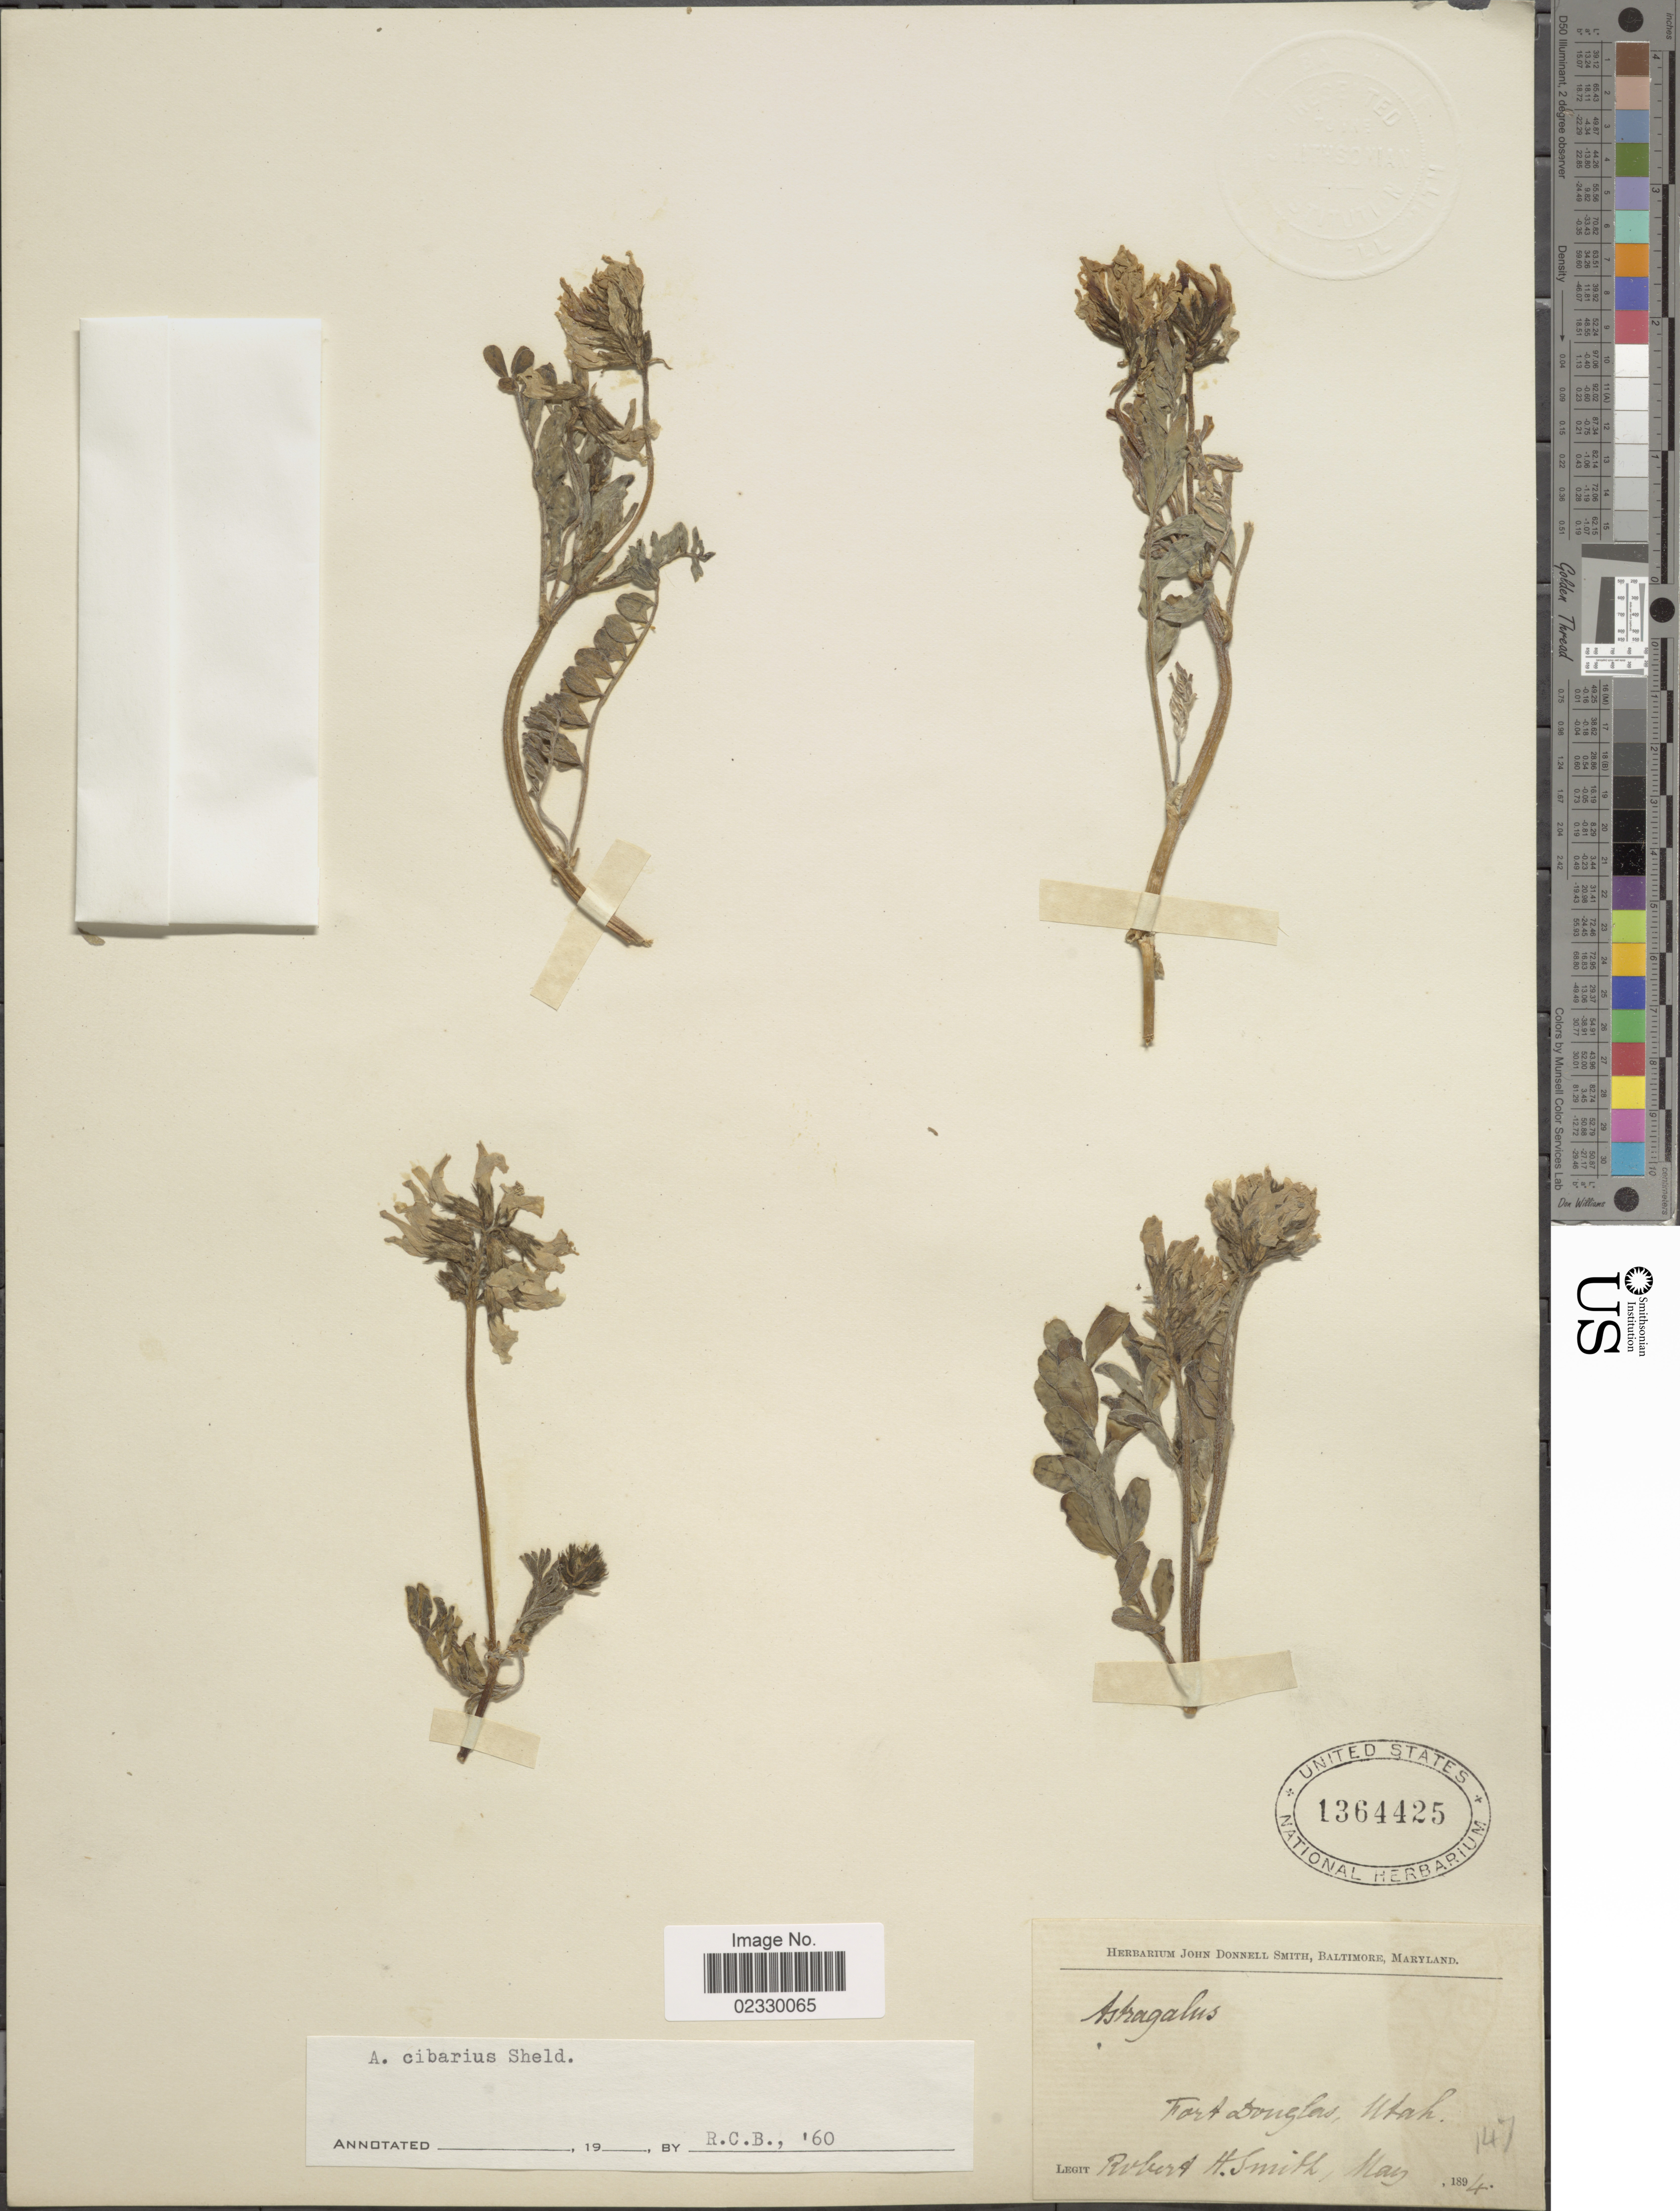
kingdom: Plantae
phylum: Tracheophyta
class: Magnoliopsida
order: Fabales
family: Fabaceae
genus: Astragalus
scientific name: Astragalus cibarius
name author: E. Sheld.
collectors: R. H. Smith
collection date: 1894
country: United States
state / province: Utah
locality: Fort Douglas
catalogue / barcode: US 1364425